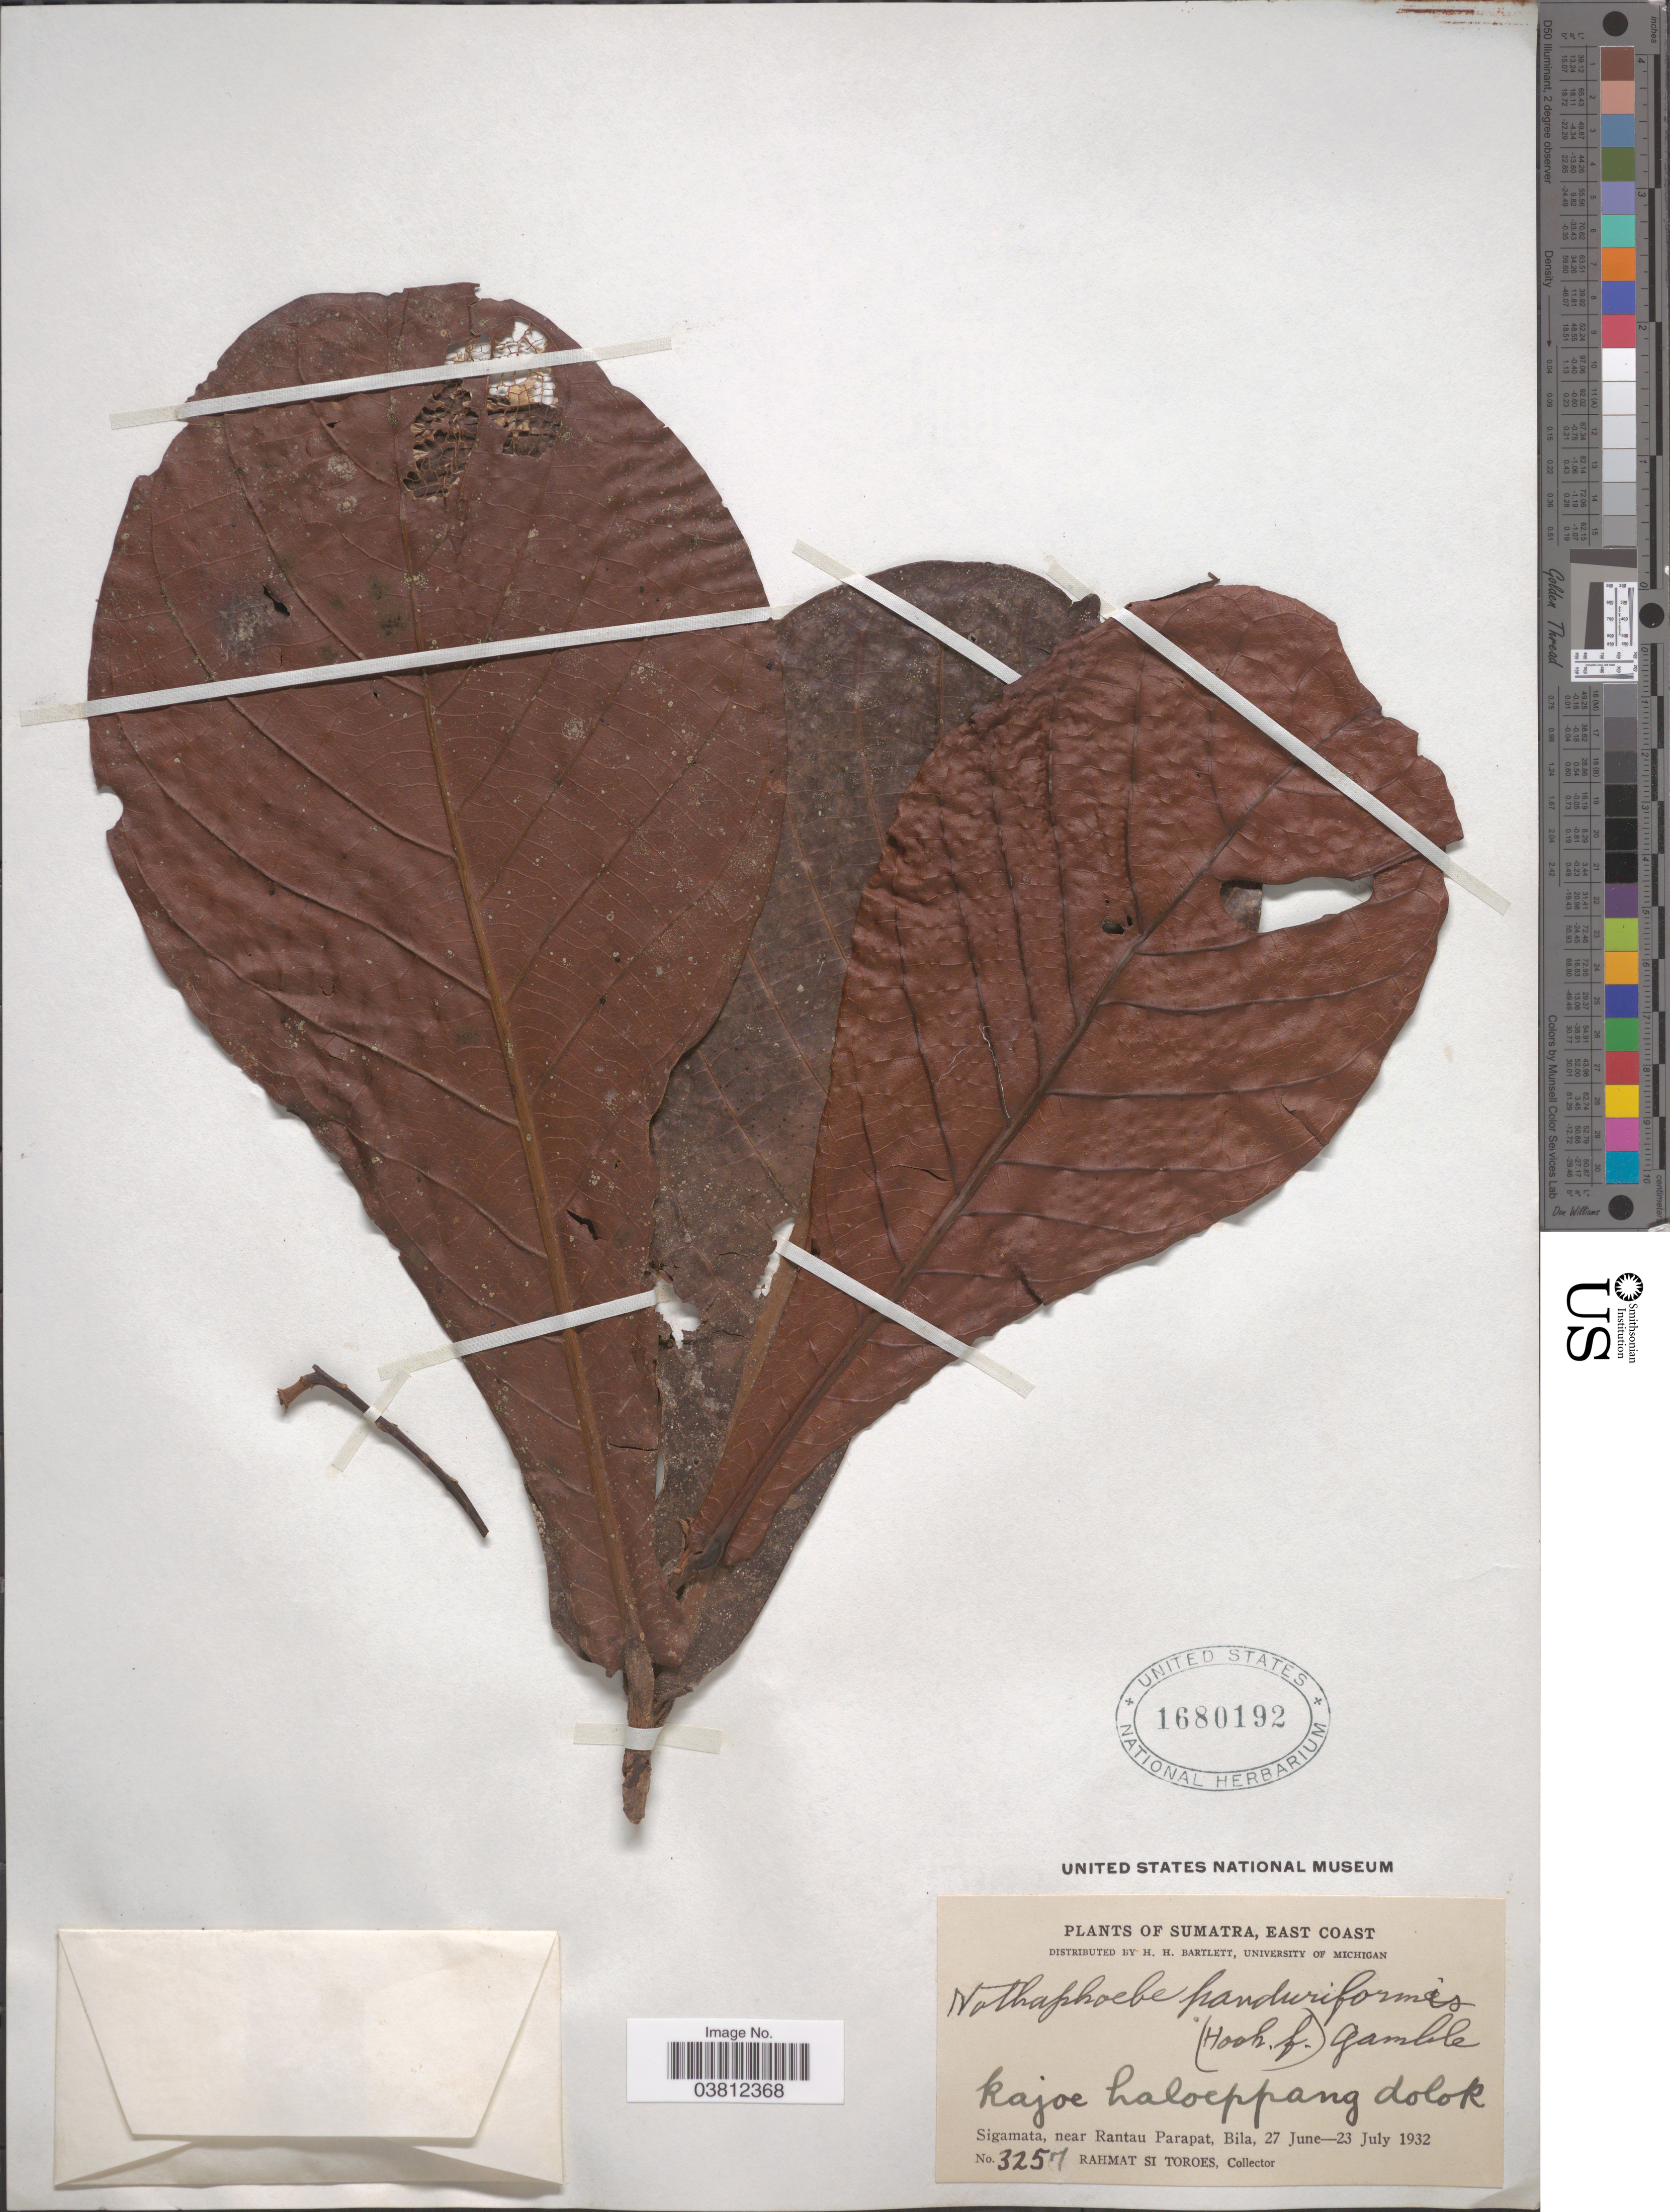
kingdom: Plantae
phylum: Tracheophyta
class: Magnoliopsida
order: Laurales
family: Lauraceae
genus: Nothaphoebe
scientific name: Nothaphoebe panduriformis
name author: Gamble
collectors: Rahmat Si Boeea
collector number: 3257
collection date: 1932-06-27/1932-07-23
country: Indonesia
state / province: Sumatra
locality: East Coast. Sigamata, near Rantau Parapat, Bila.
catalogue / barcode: US 1680192